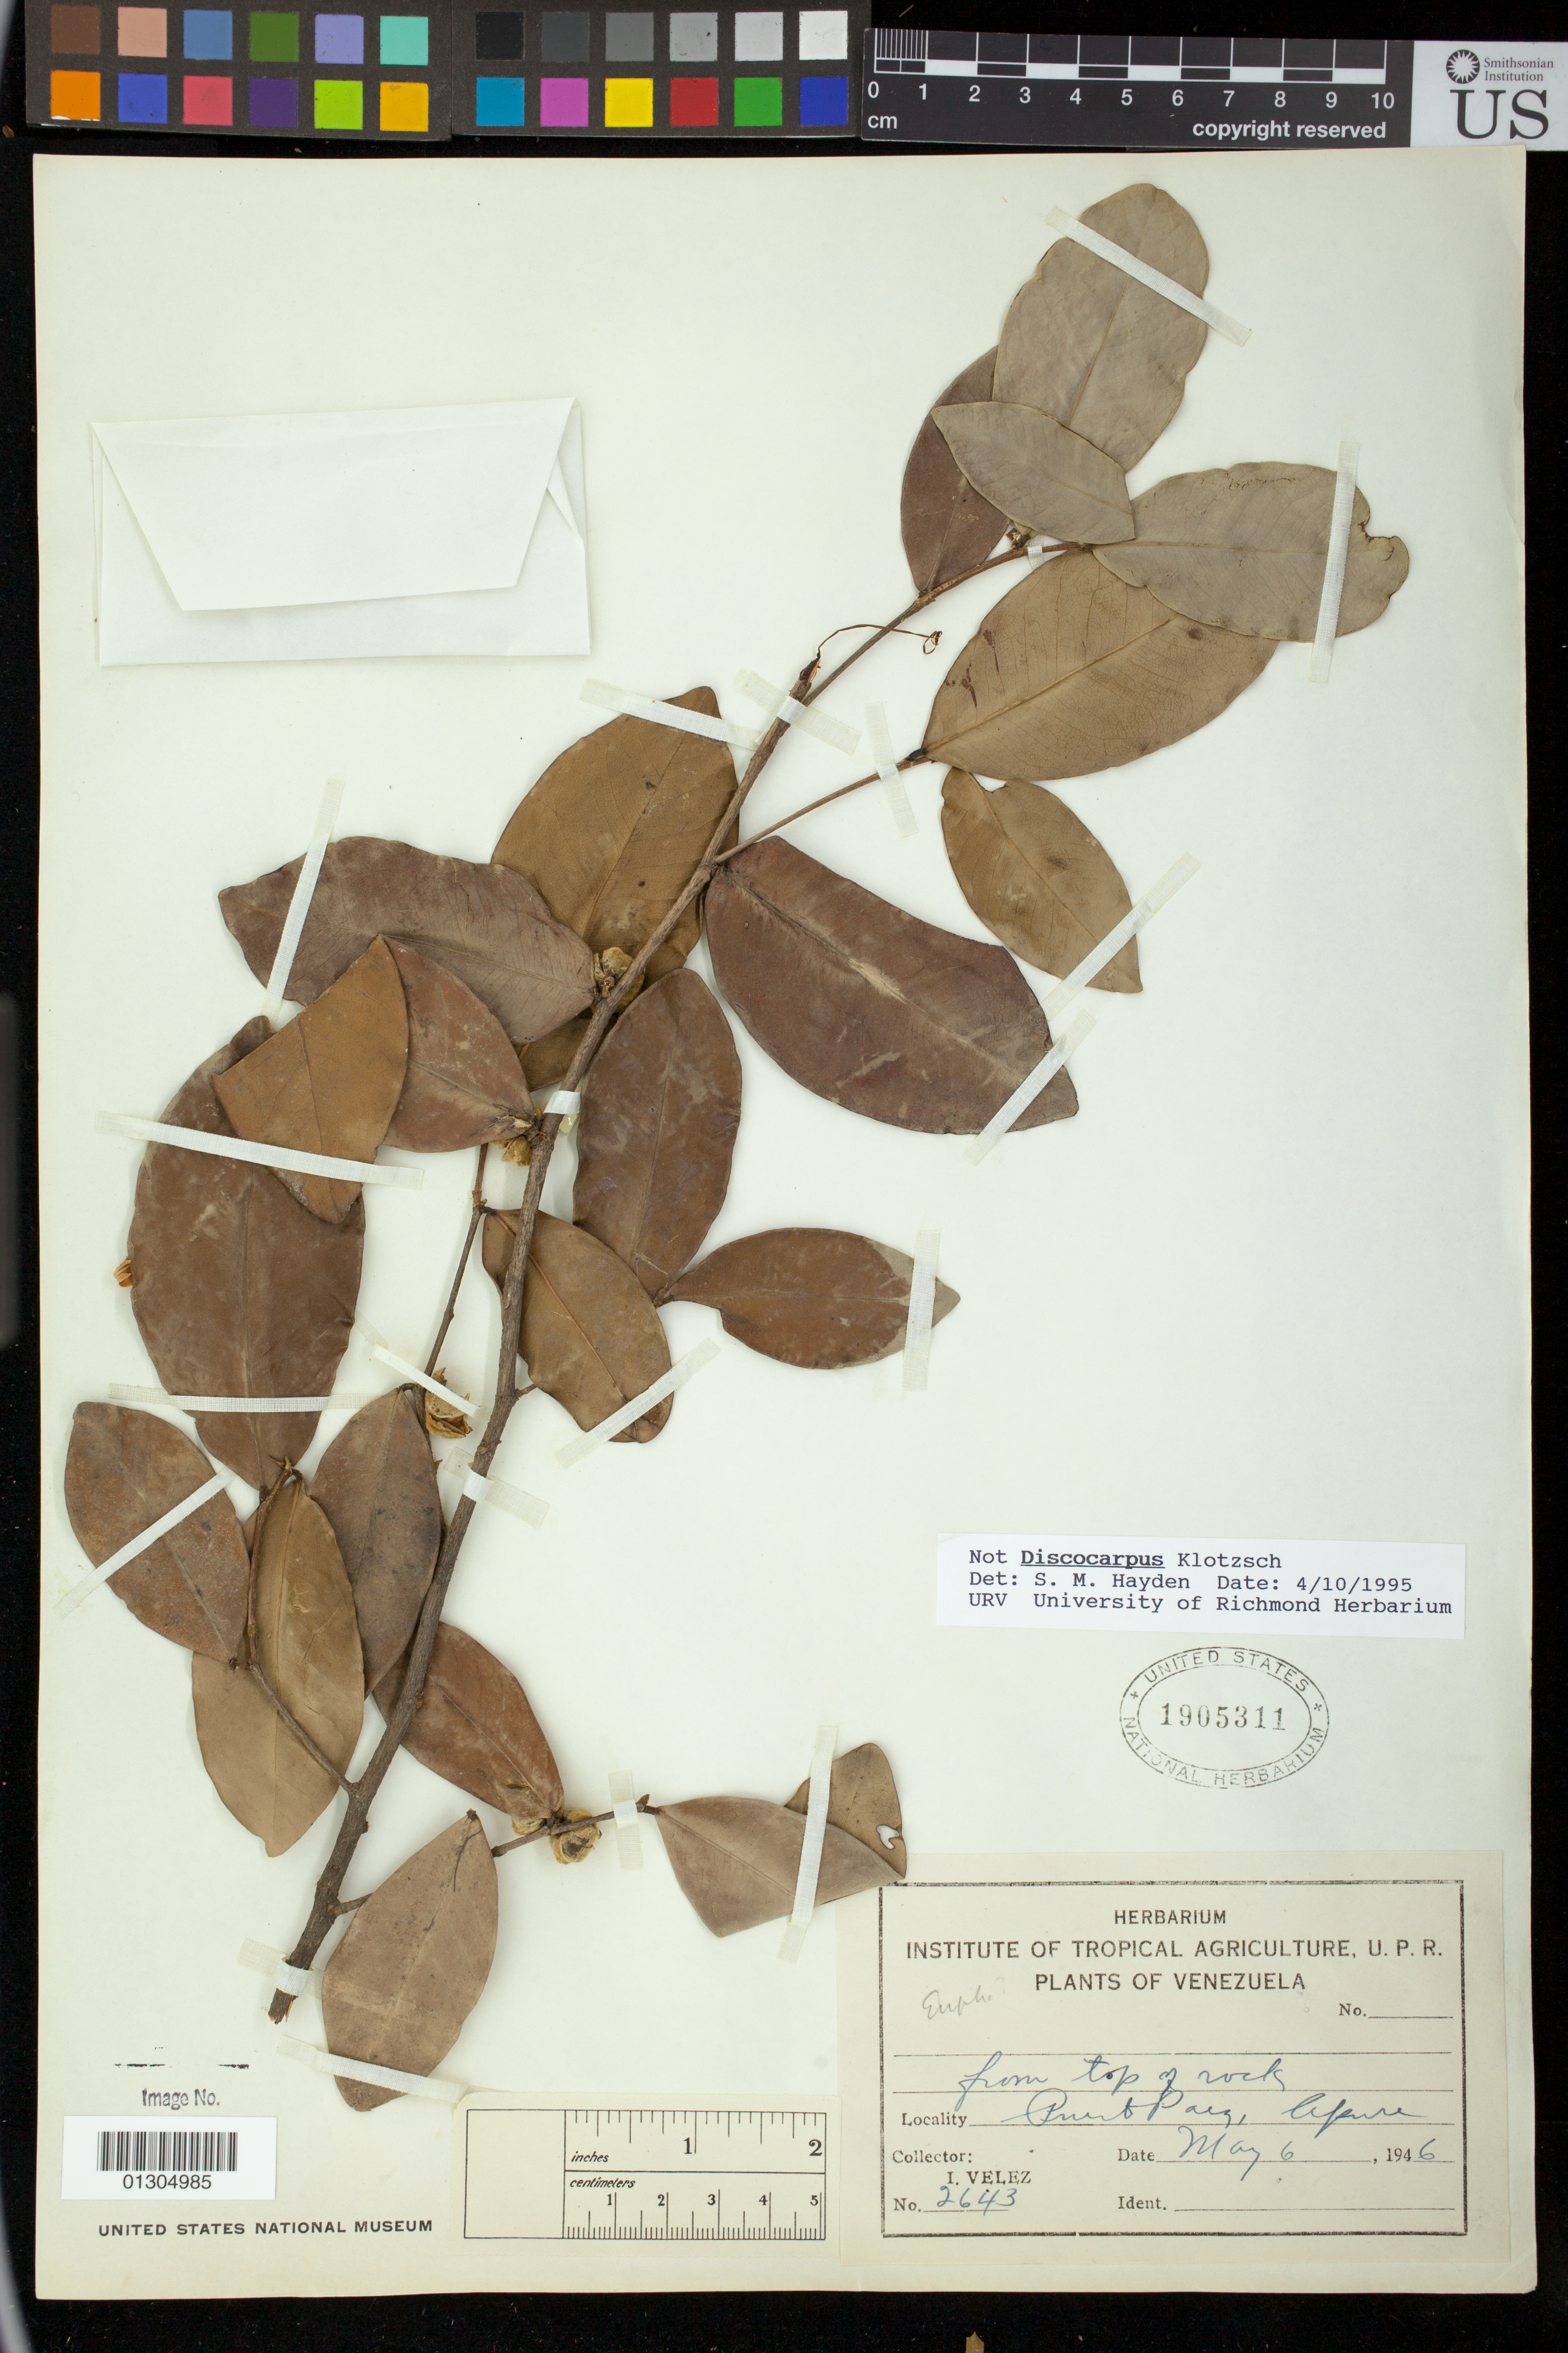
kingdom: Plantae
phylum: Tracheophyta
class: Magnoliopsida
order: Malpighiales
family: Euphorbiaceae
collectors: I. Velez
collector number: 2643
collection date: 1946-05-06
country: Venezuela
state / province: Apure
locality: Puerto Paez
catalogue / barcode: US 1905311